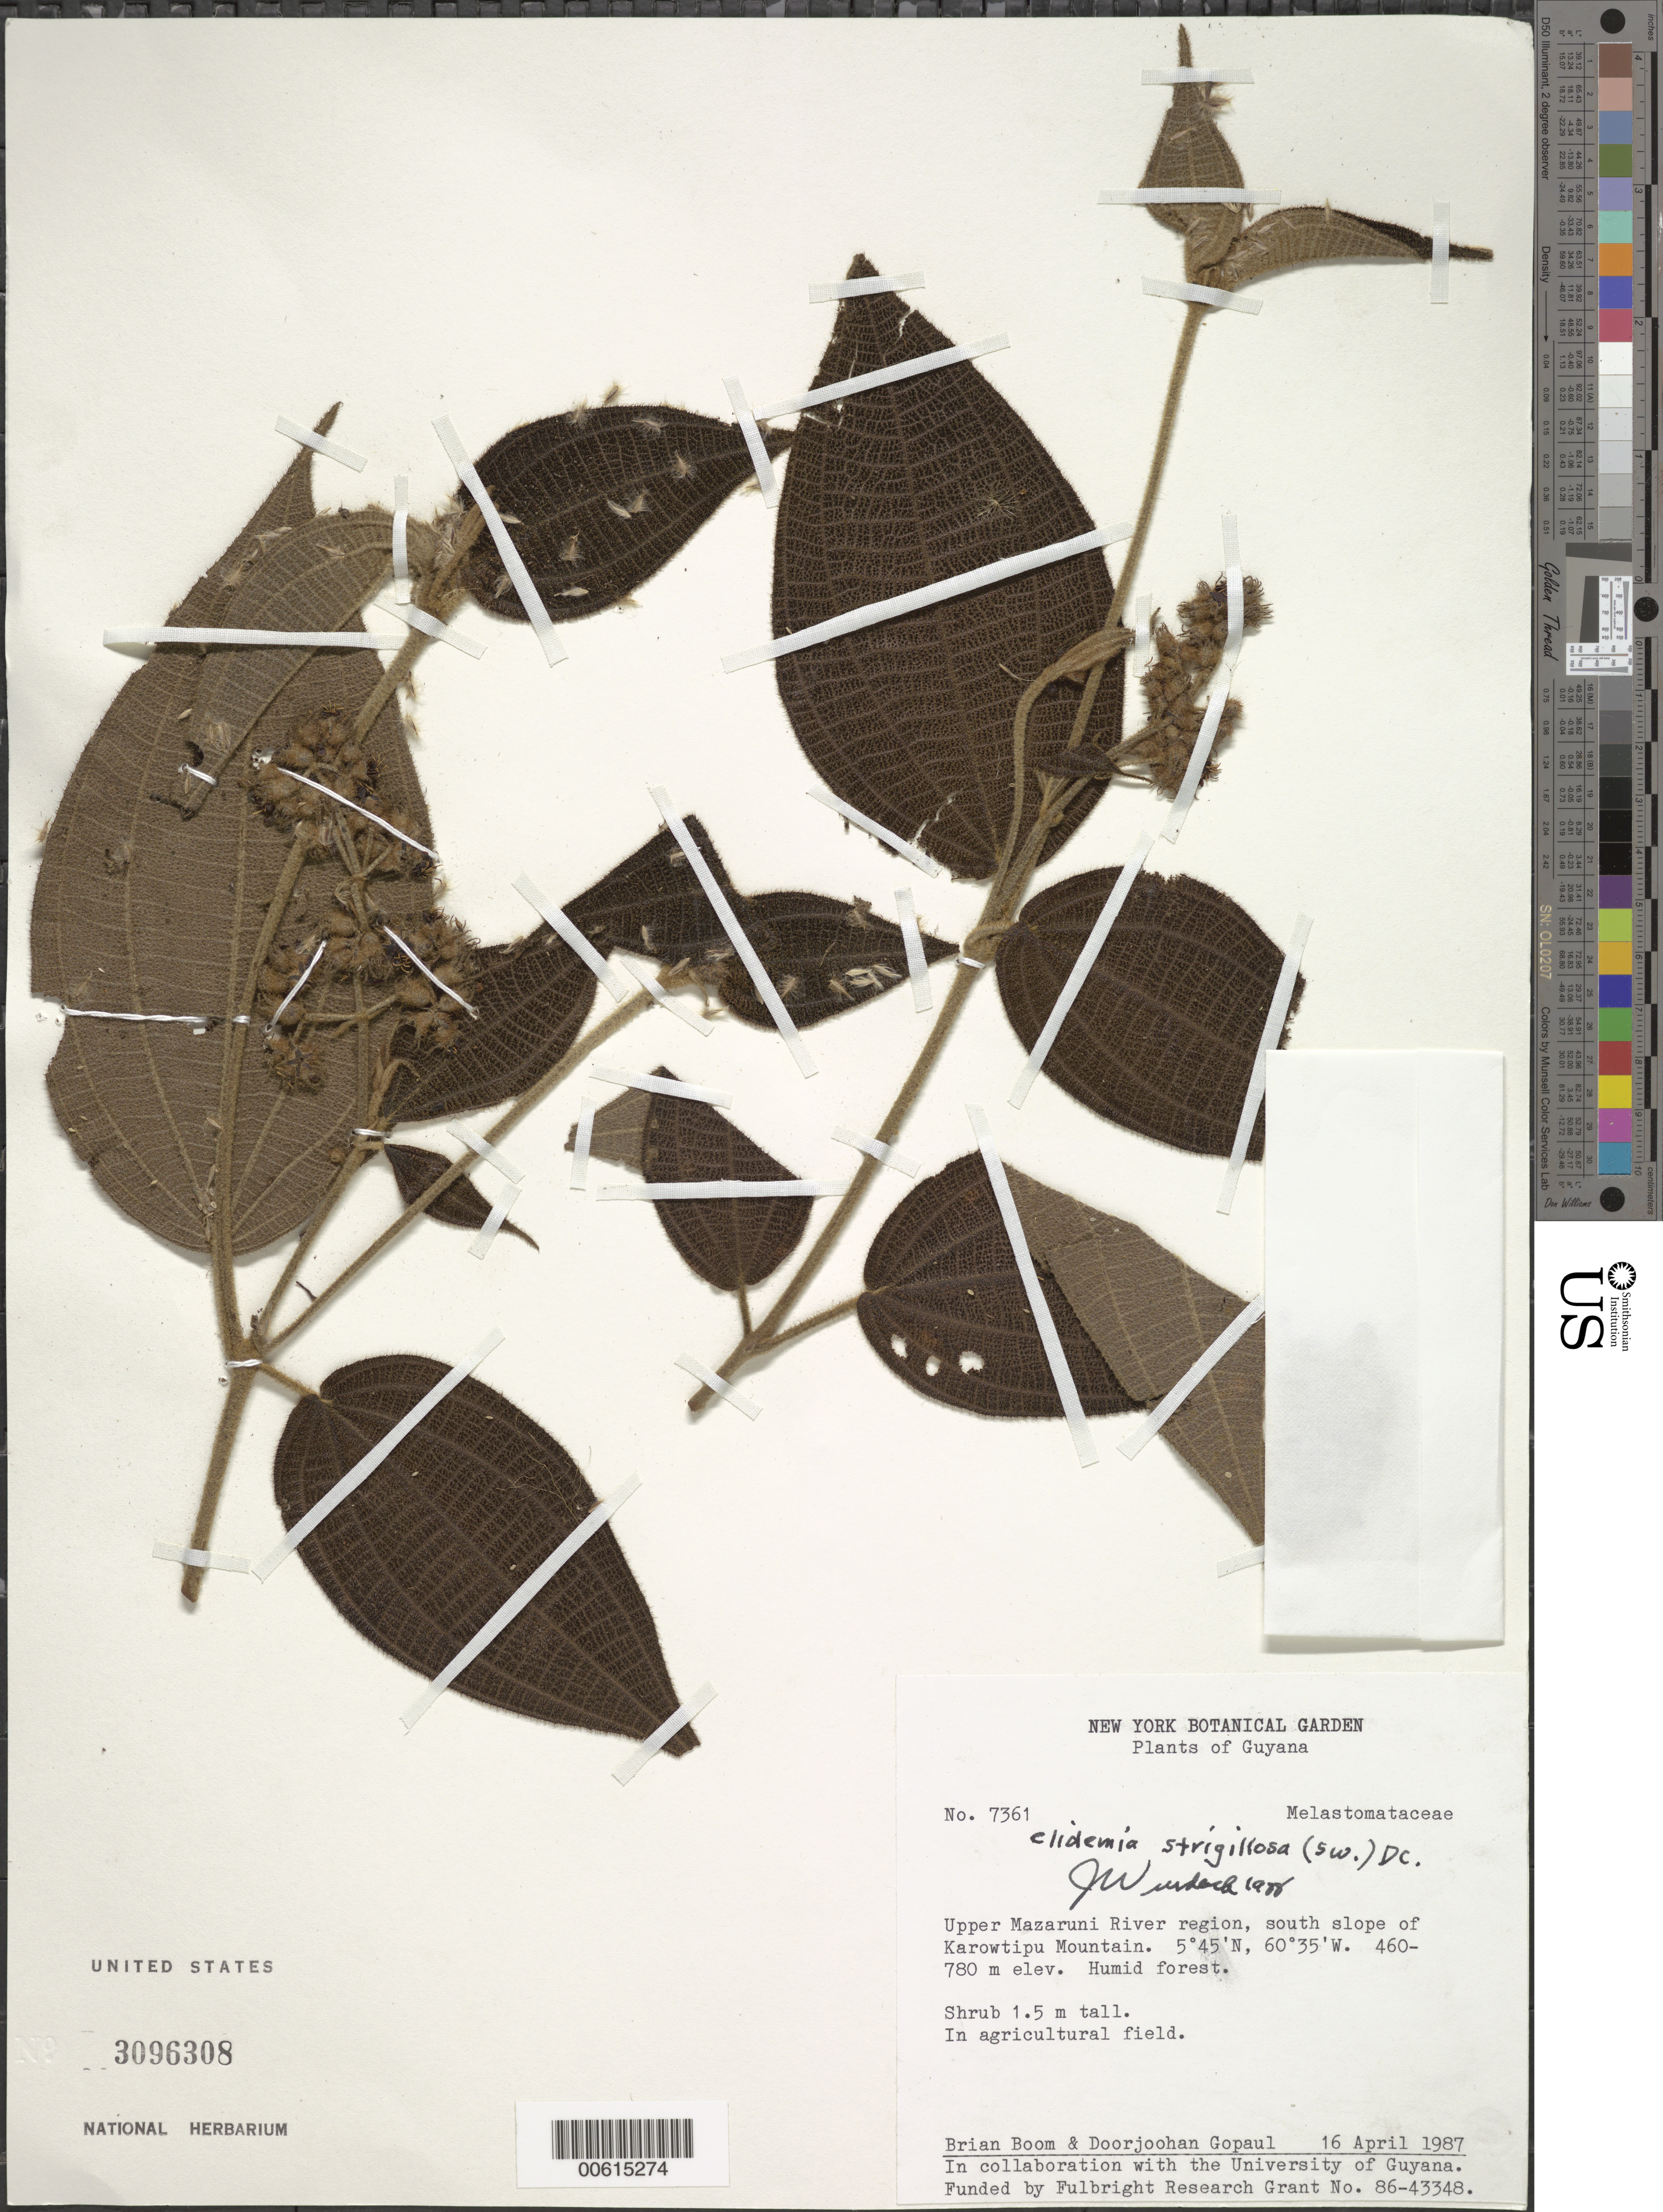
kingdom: Plantae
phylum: Tracheophyta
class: Magnoliopsida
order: Myrtales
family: Melastomataceae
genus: Clidemia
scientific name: Clidemia strigillosa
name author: (Sw.) DC.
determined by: Wurdack, John J., (US), US (UNITED STATES)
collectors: B. M. Boom & D. Gopaul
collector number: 7361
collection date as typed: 16-Apr-87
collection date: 1987-04-16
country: Guyana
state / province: Cuyuni-Mazaruni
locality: Karowtipu Mountain, S slope, upper Mazaruni R. region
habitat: Humid forest; in agricultural field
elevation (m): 460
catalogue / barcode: US 3096308